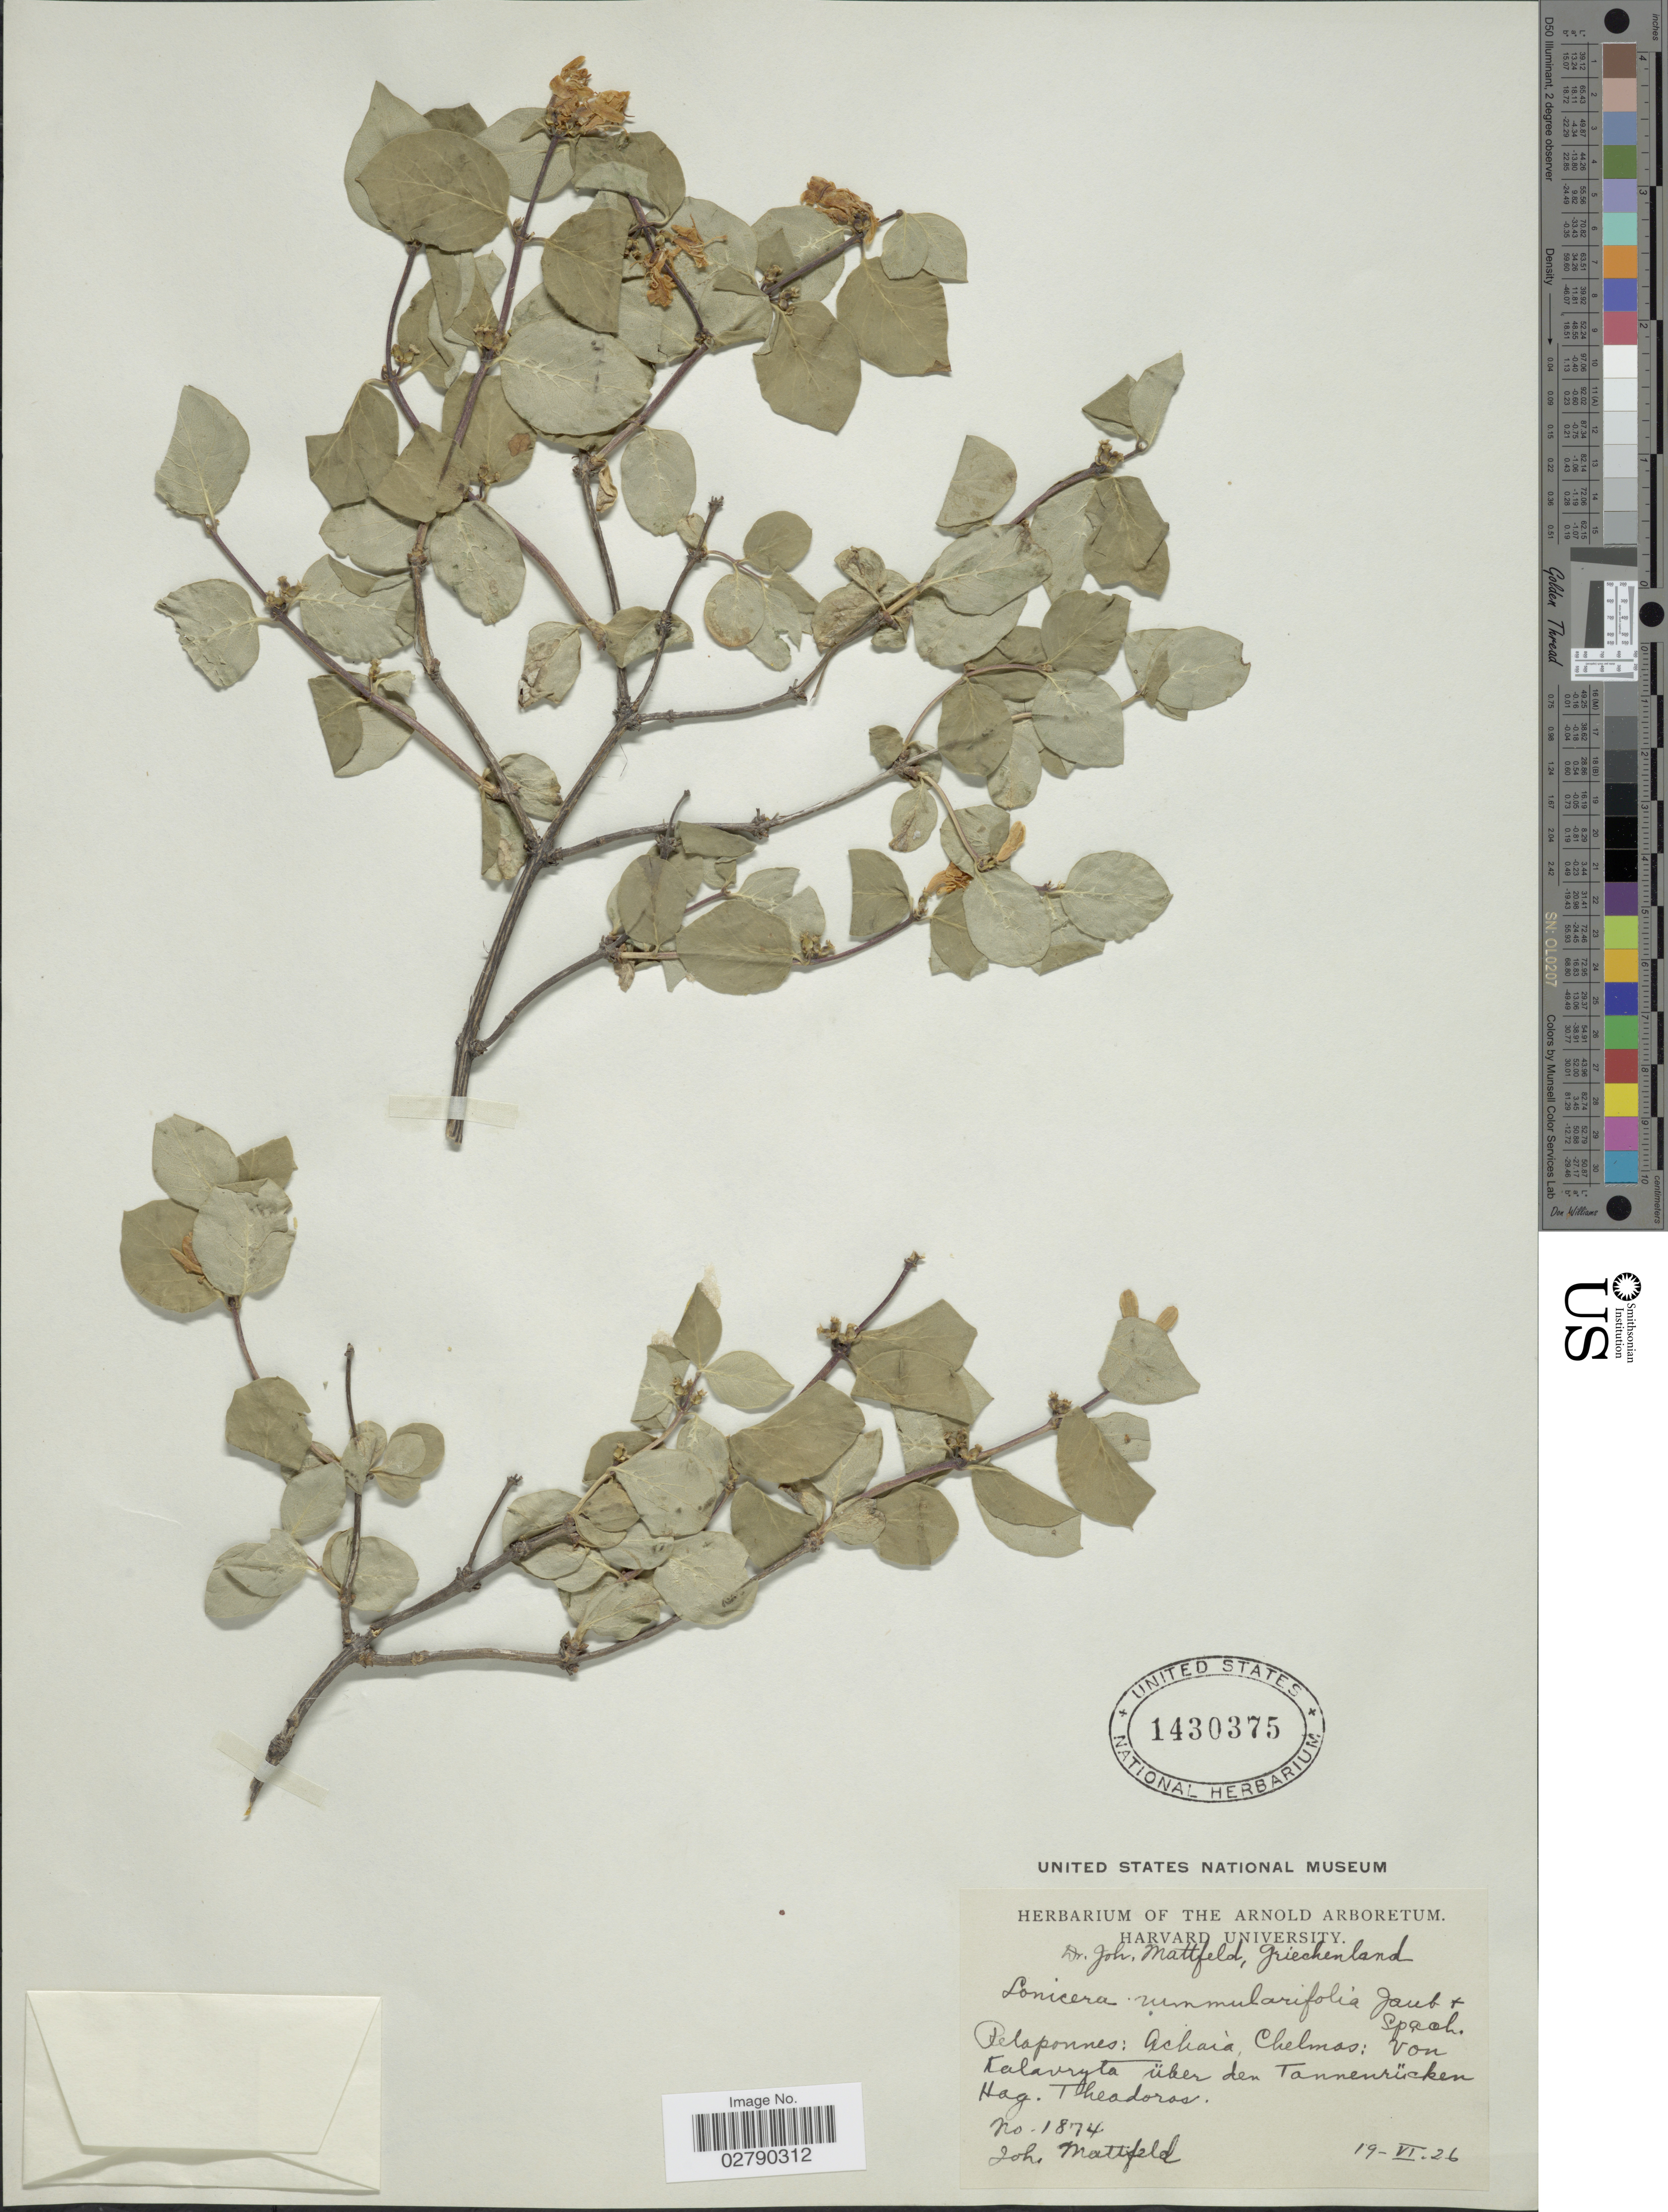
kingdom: Plantae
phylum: Tracheophyta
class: Magnoliopsida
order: Dipsacales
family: Caprifoliaceae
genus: Lonicera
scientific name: Lonicera nummulariifolia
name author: Jaub. & Spach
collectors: J. Mattfeld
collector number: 1874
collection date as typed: Transcribed d/m/y: 19/6/26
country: Greece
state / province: Peloponnese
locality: Peloponnes: Achaia Chelmos: Von Kalavryta über den Tannenrücken Hag. Theadoros.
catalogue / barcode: US 1430375